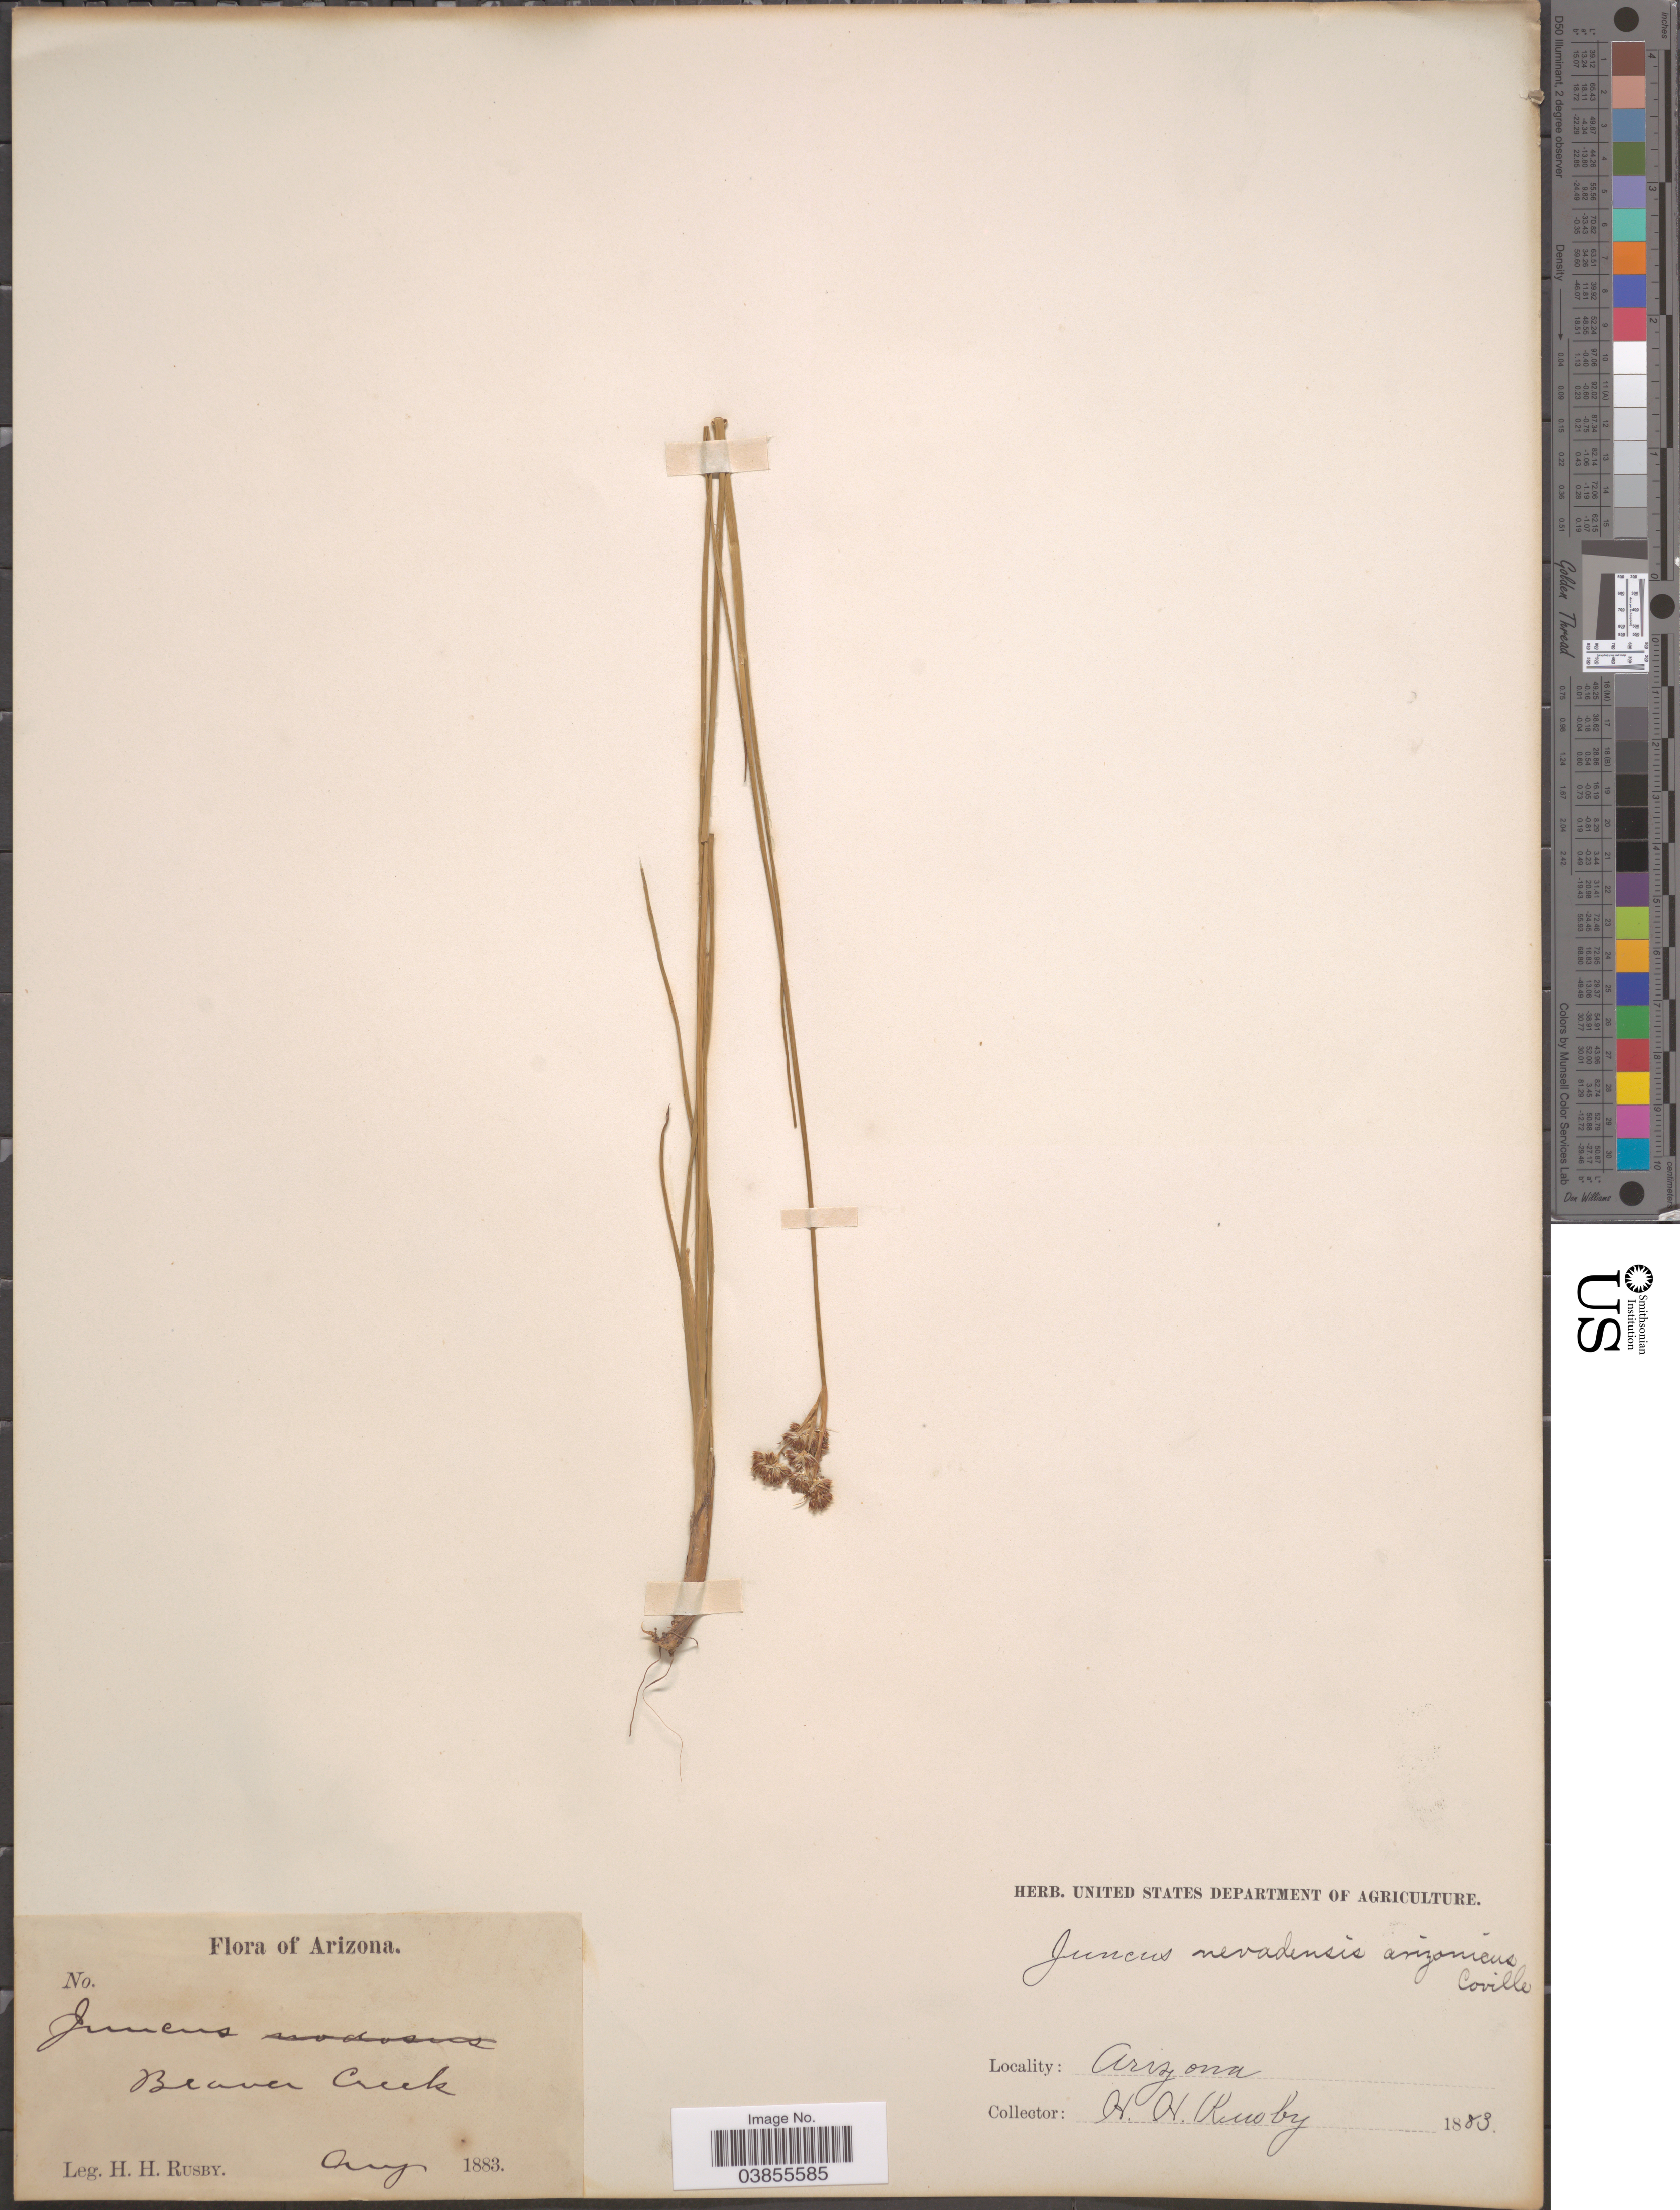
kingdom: Plantae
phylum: Tracheophyta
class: Liliopsida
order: Poales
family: Juncaceae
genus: Juncus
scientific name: Juncus nevadensis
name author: S. Watson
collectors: H. H. Rusby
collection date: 1883-08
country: United States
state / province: Arizona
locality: Beaver Creek.